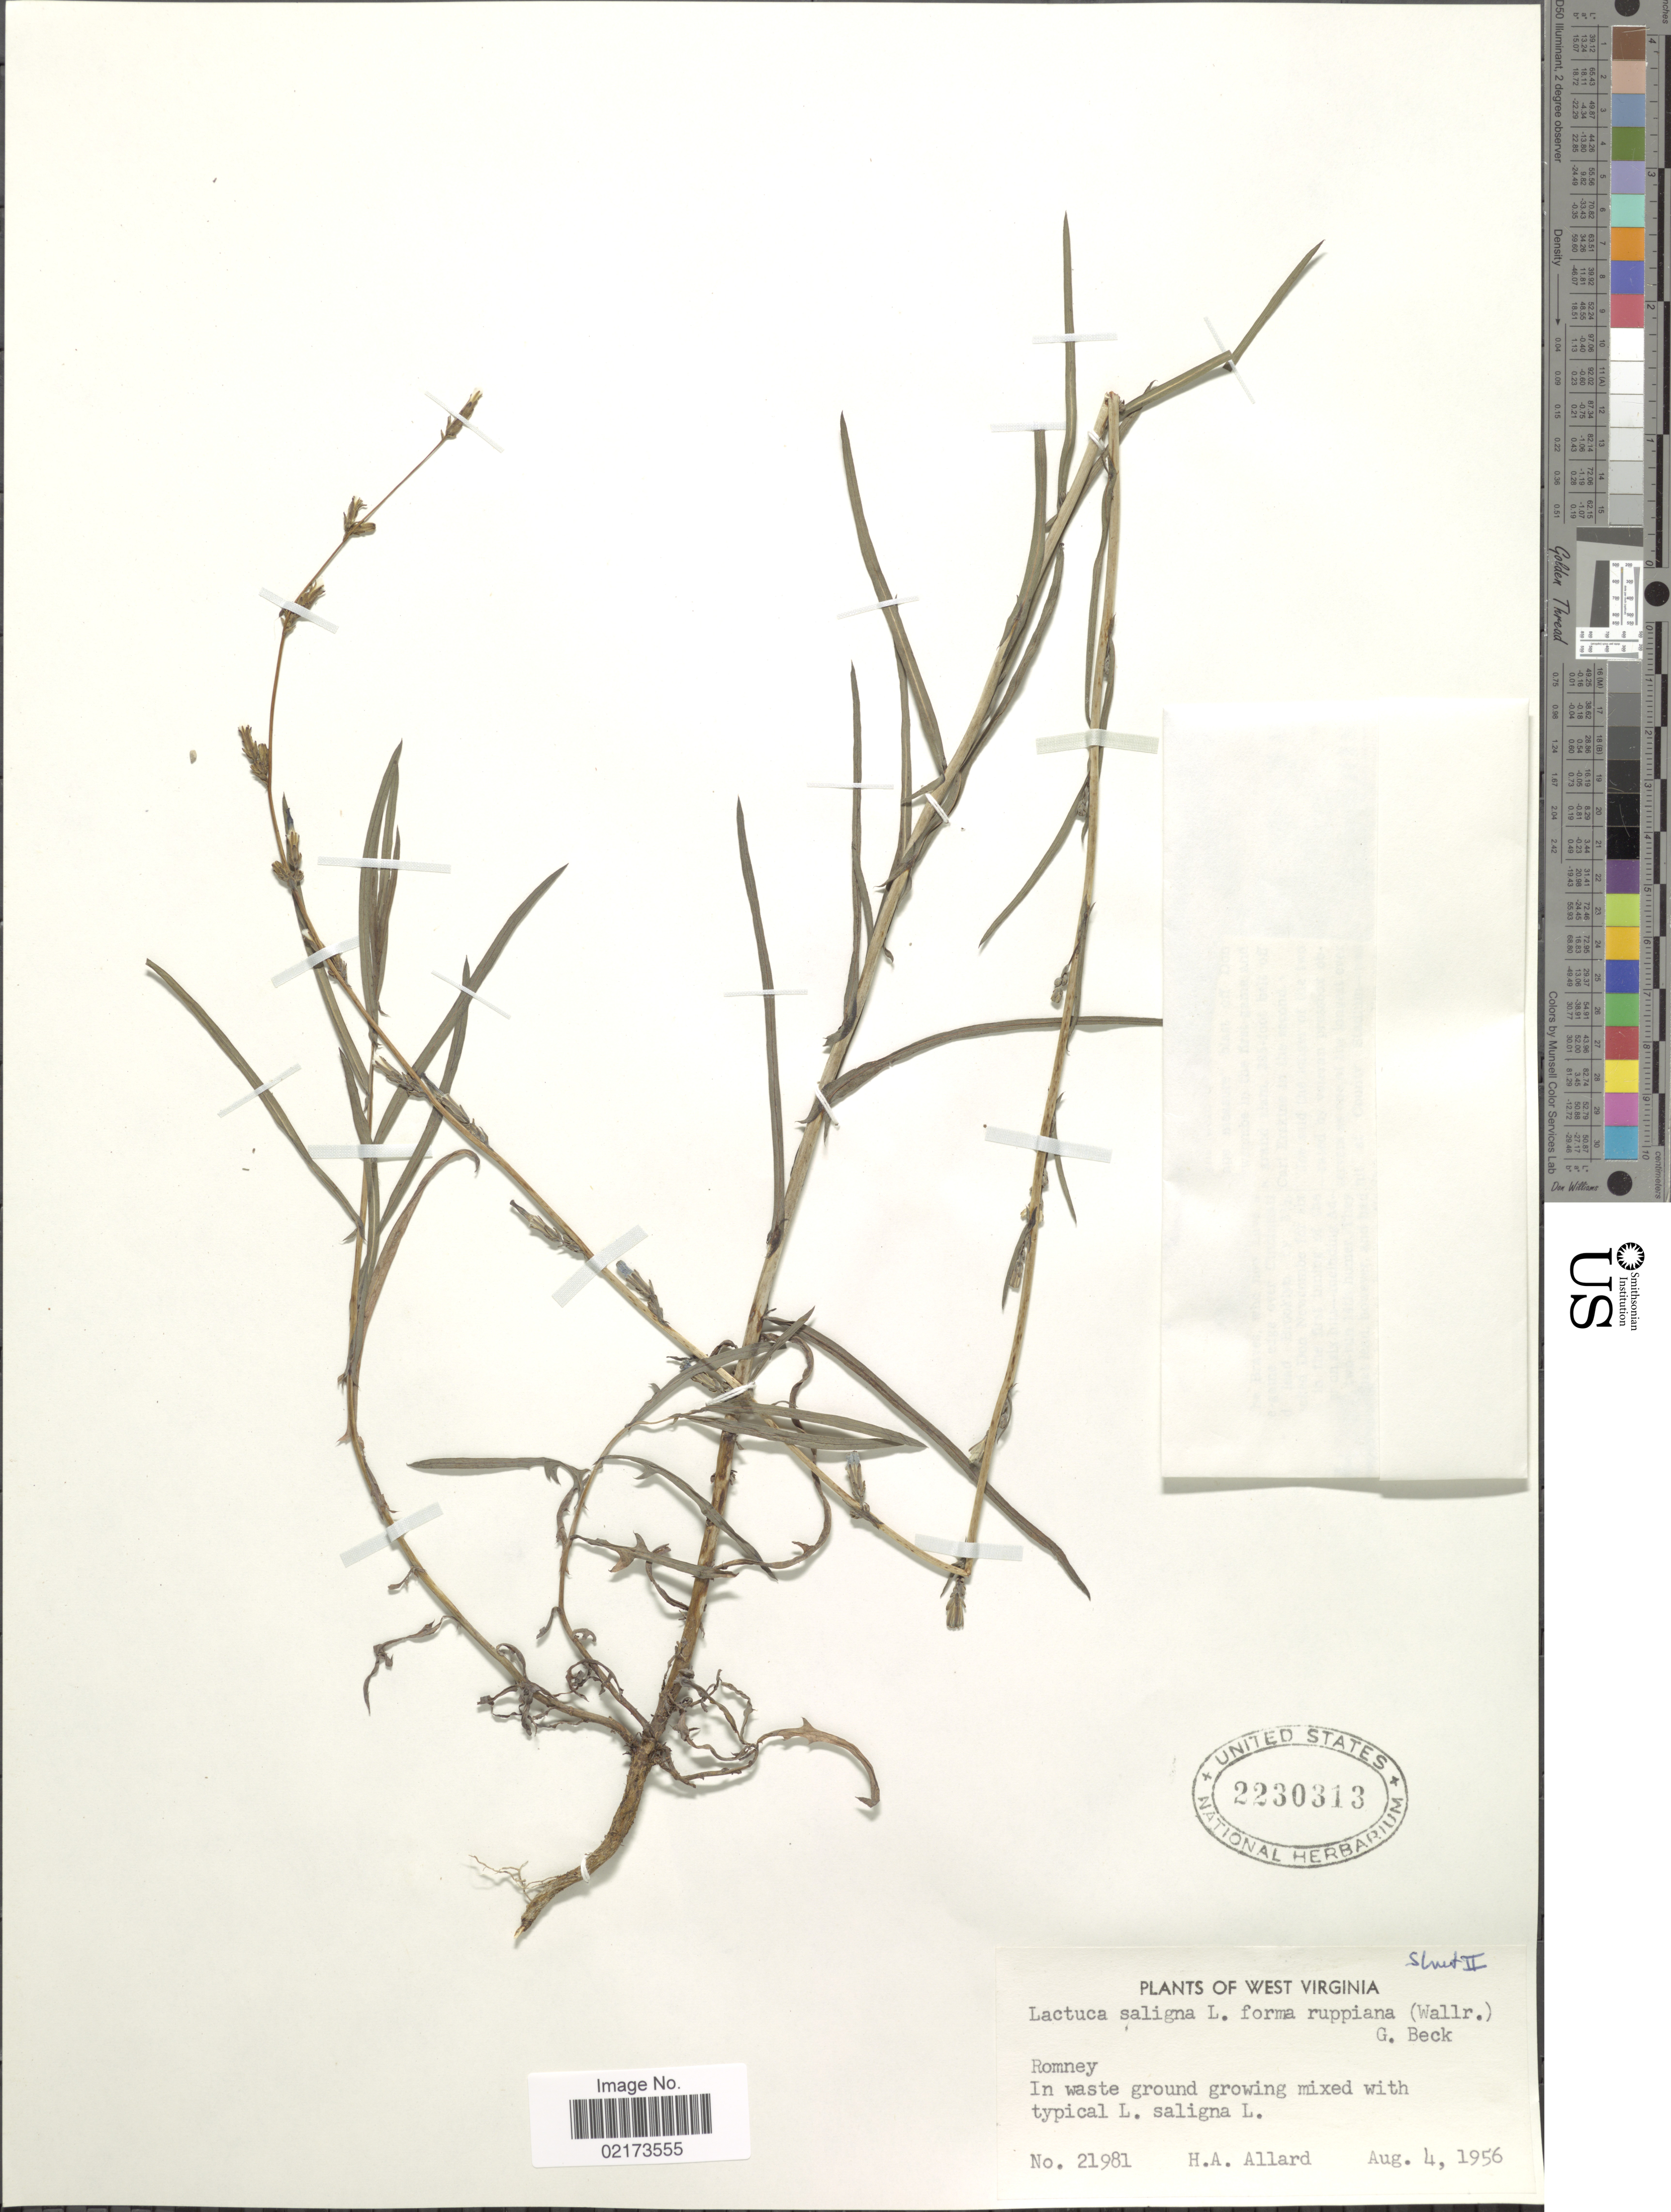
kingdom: Plantae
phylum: Tracheophyta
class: Magnoliopsida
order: Asterales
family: Asteraceae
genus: Lactuca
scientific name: Lactuca saligna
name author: L.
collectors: H. A. Allard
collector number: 21981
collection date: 1956-08-04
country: United States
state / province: West Virginia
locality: Romney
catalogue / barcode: US 2230313